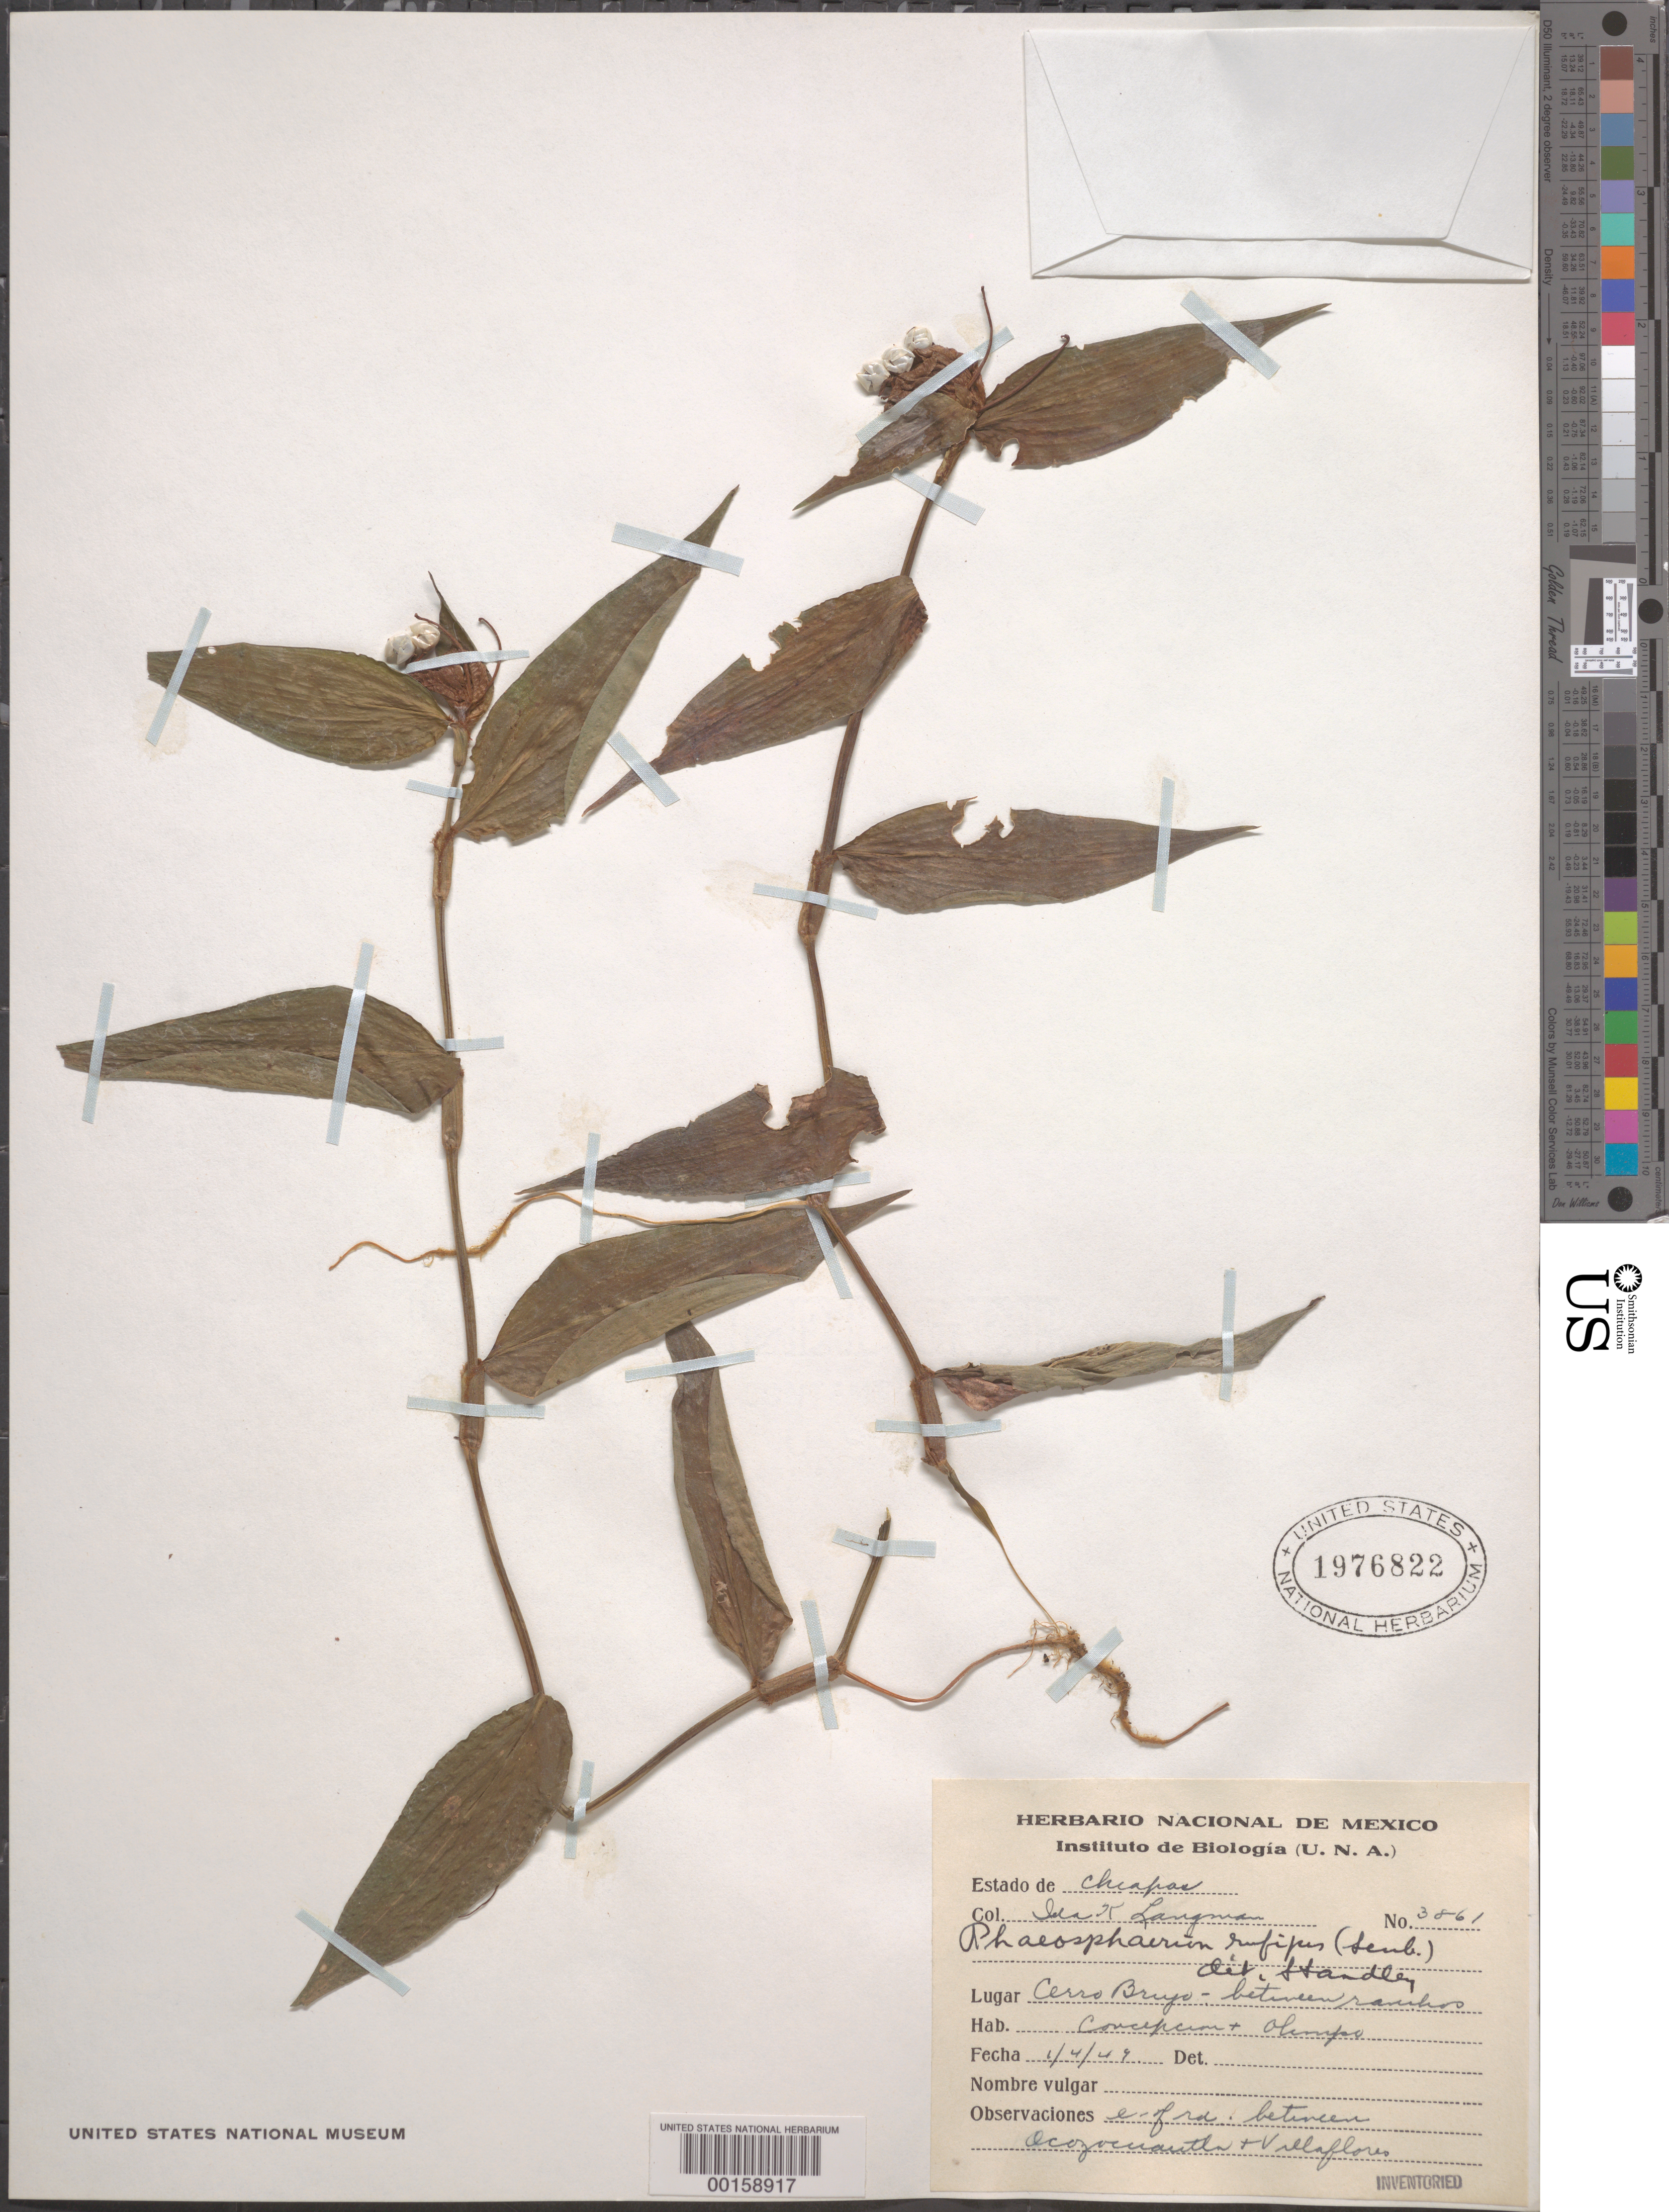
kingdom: Plantae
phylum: Tracheophyta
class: Liliopsida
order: Commelinales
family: Commelinaceae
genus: Commelina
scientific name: Commelina rufipes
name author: Seub.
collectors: I. Langman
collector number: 3861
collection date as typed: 01 Apr 1949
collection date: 1949-04-01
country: Mexico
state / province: Chiapas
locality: Cerro Brujo, between Ranchos Concepsion and Olimpo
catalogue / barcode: US 1976822